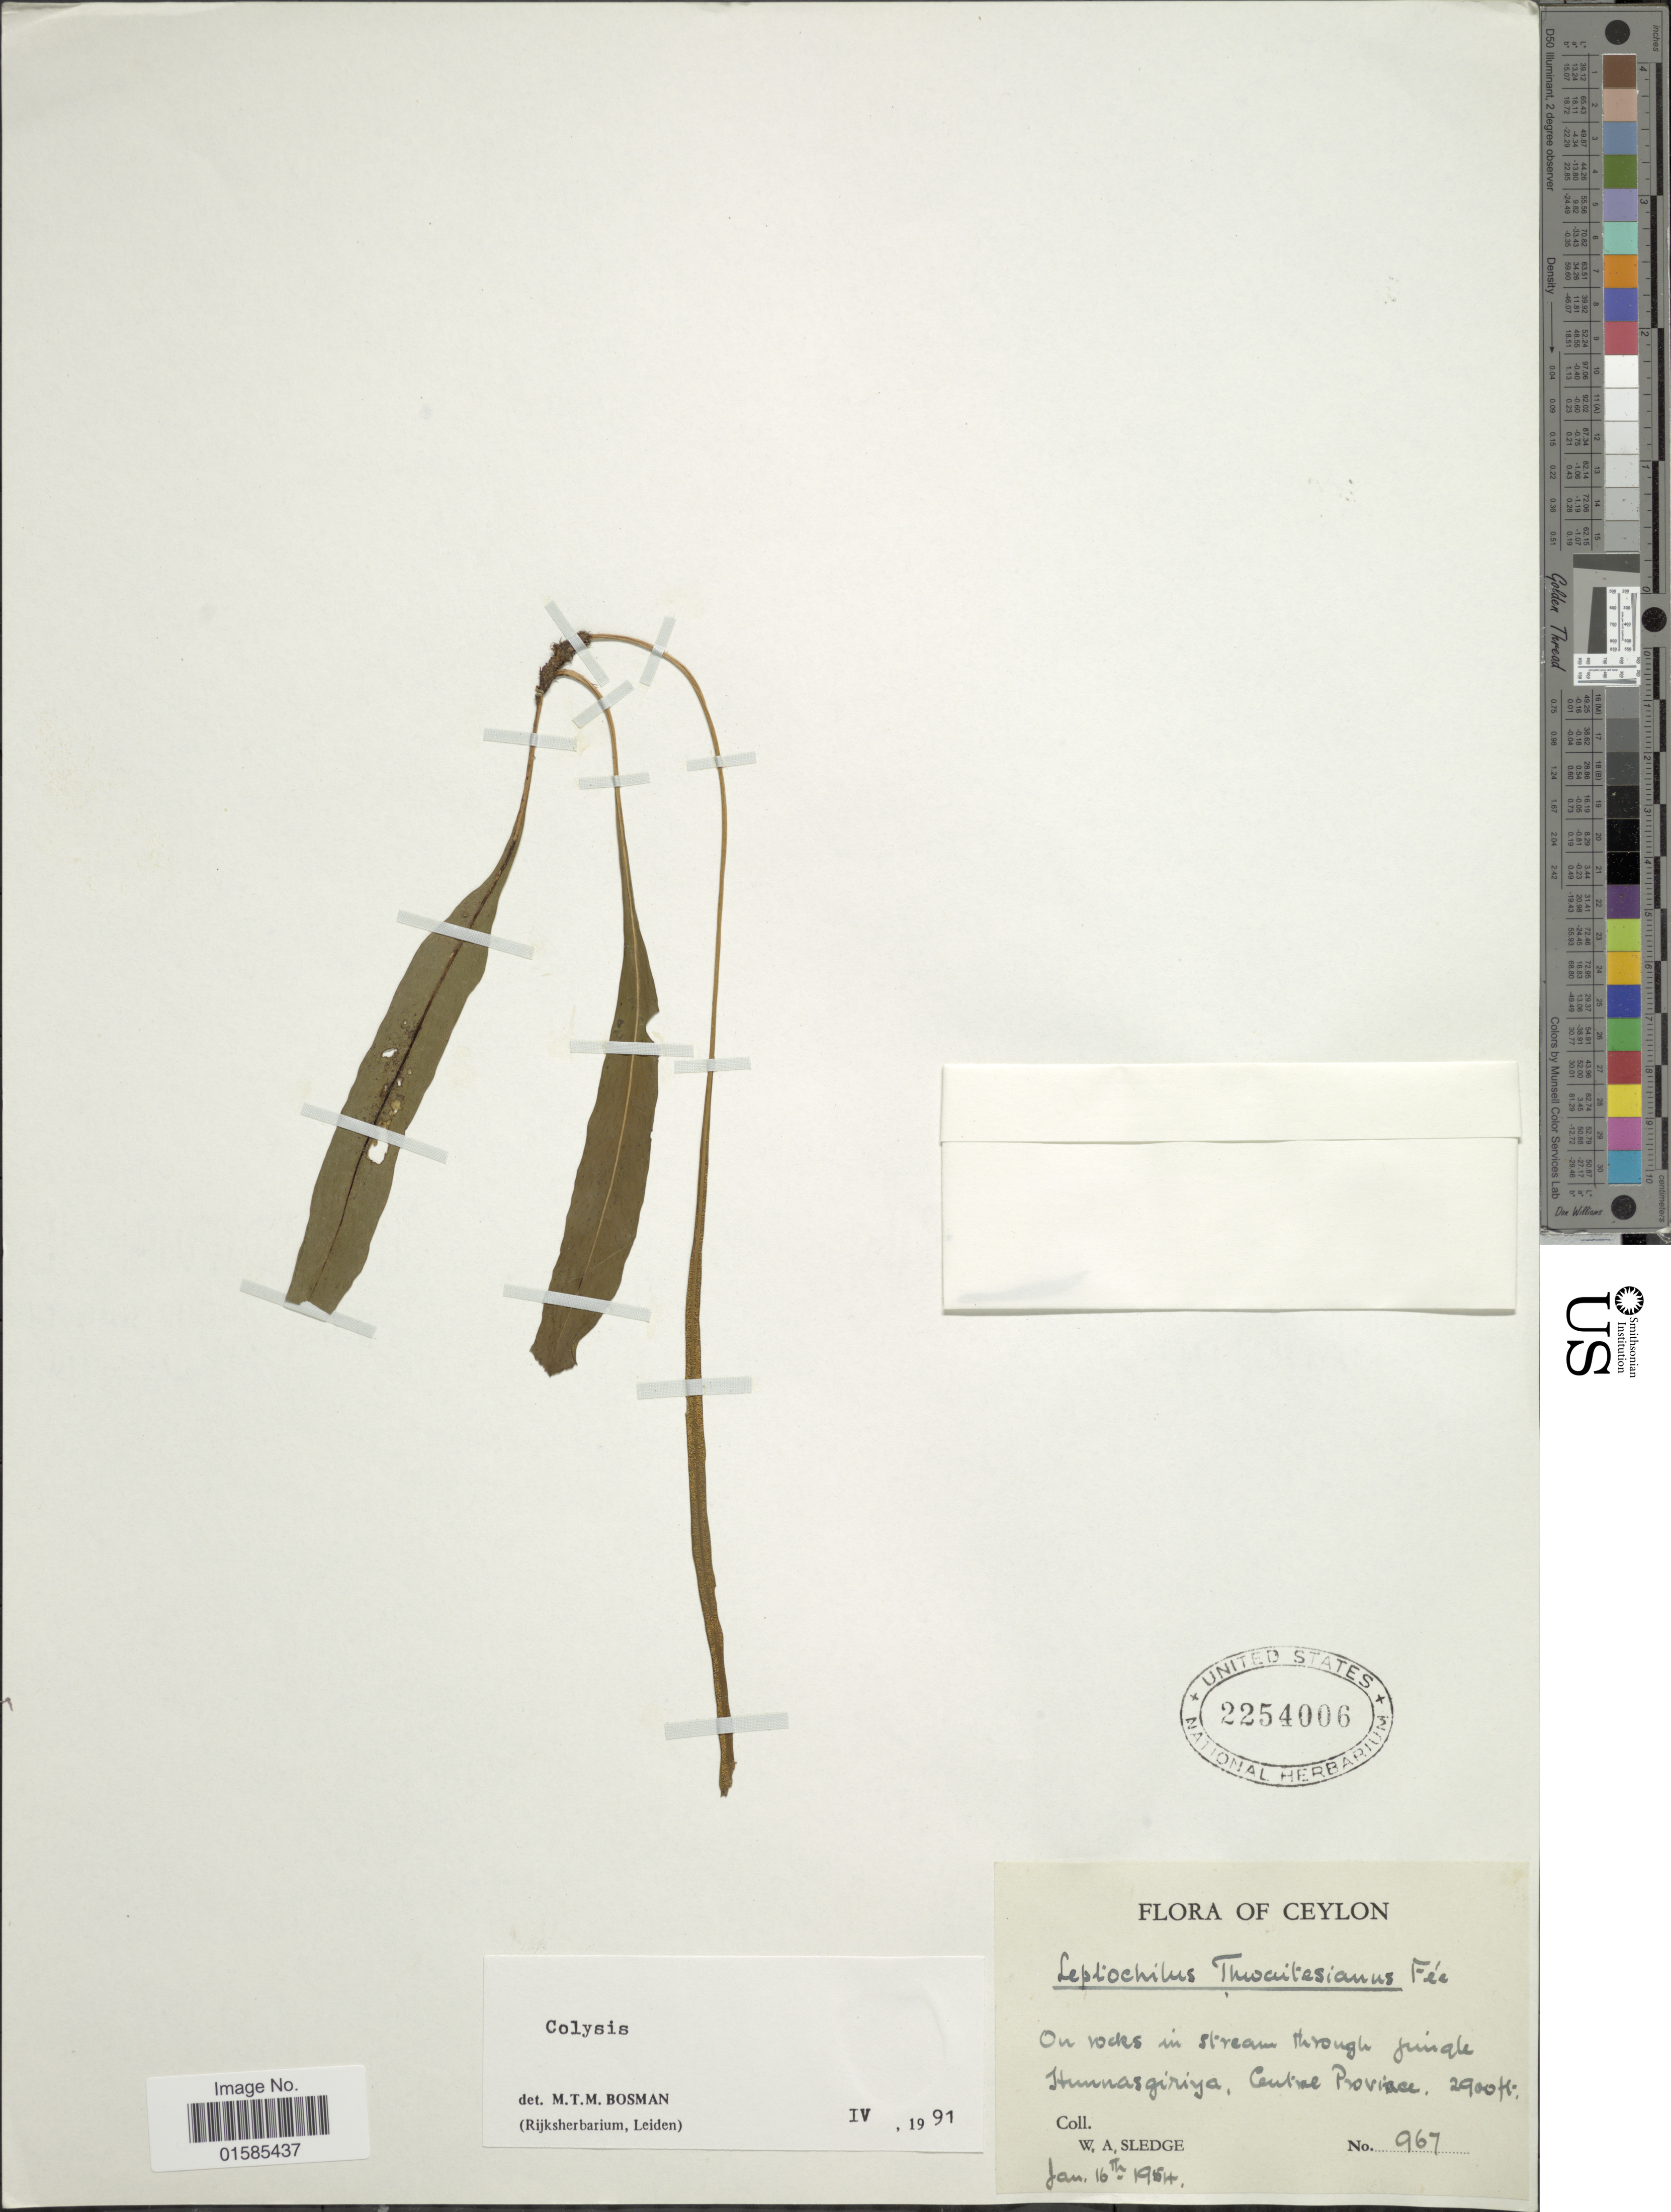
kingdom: Plantae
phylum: Tracheophyta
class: Polypodiopsida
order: Polypodiales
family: Polypodiaceae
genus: Leptochilus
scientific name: Leptochilus thwaitesianus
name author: Fée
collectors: W. A. Sledge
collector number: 967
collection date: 1954-01-16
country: Sri Lanka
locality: Ceylon, Hunnasgiriya, Centre Province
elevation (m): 884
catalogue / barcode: US 2254006